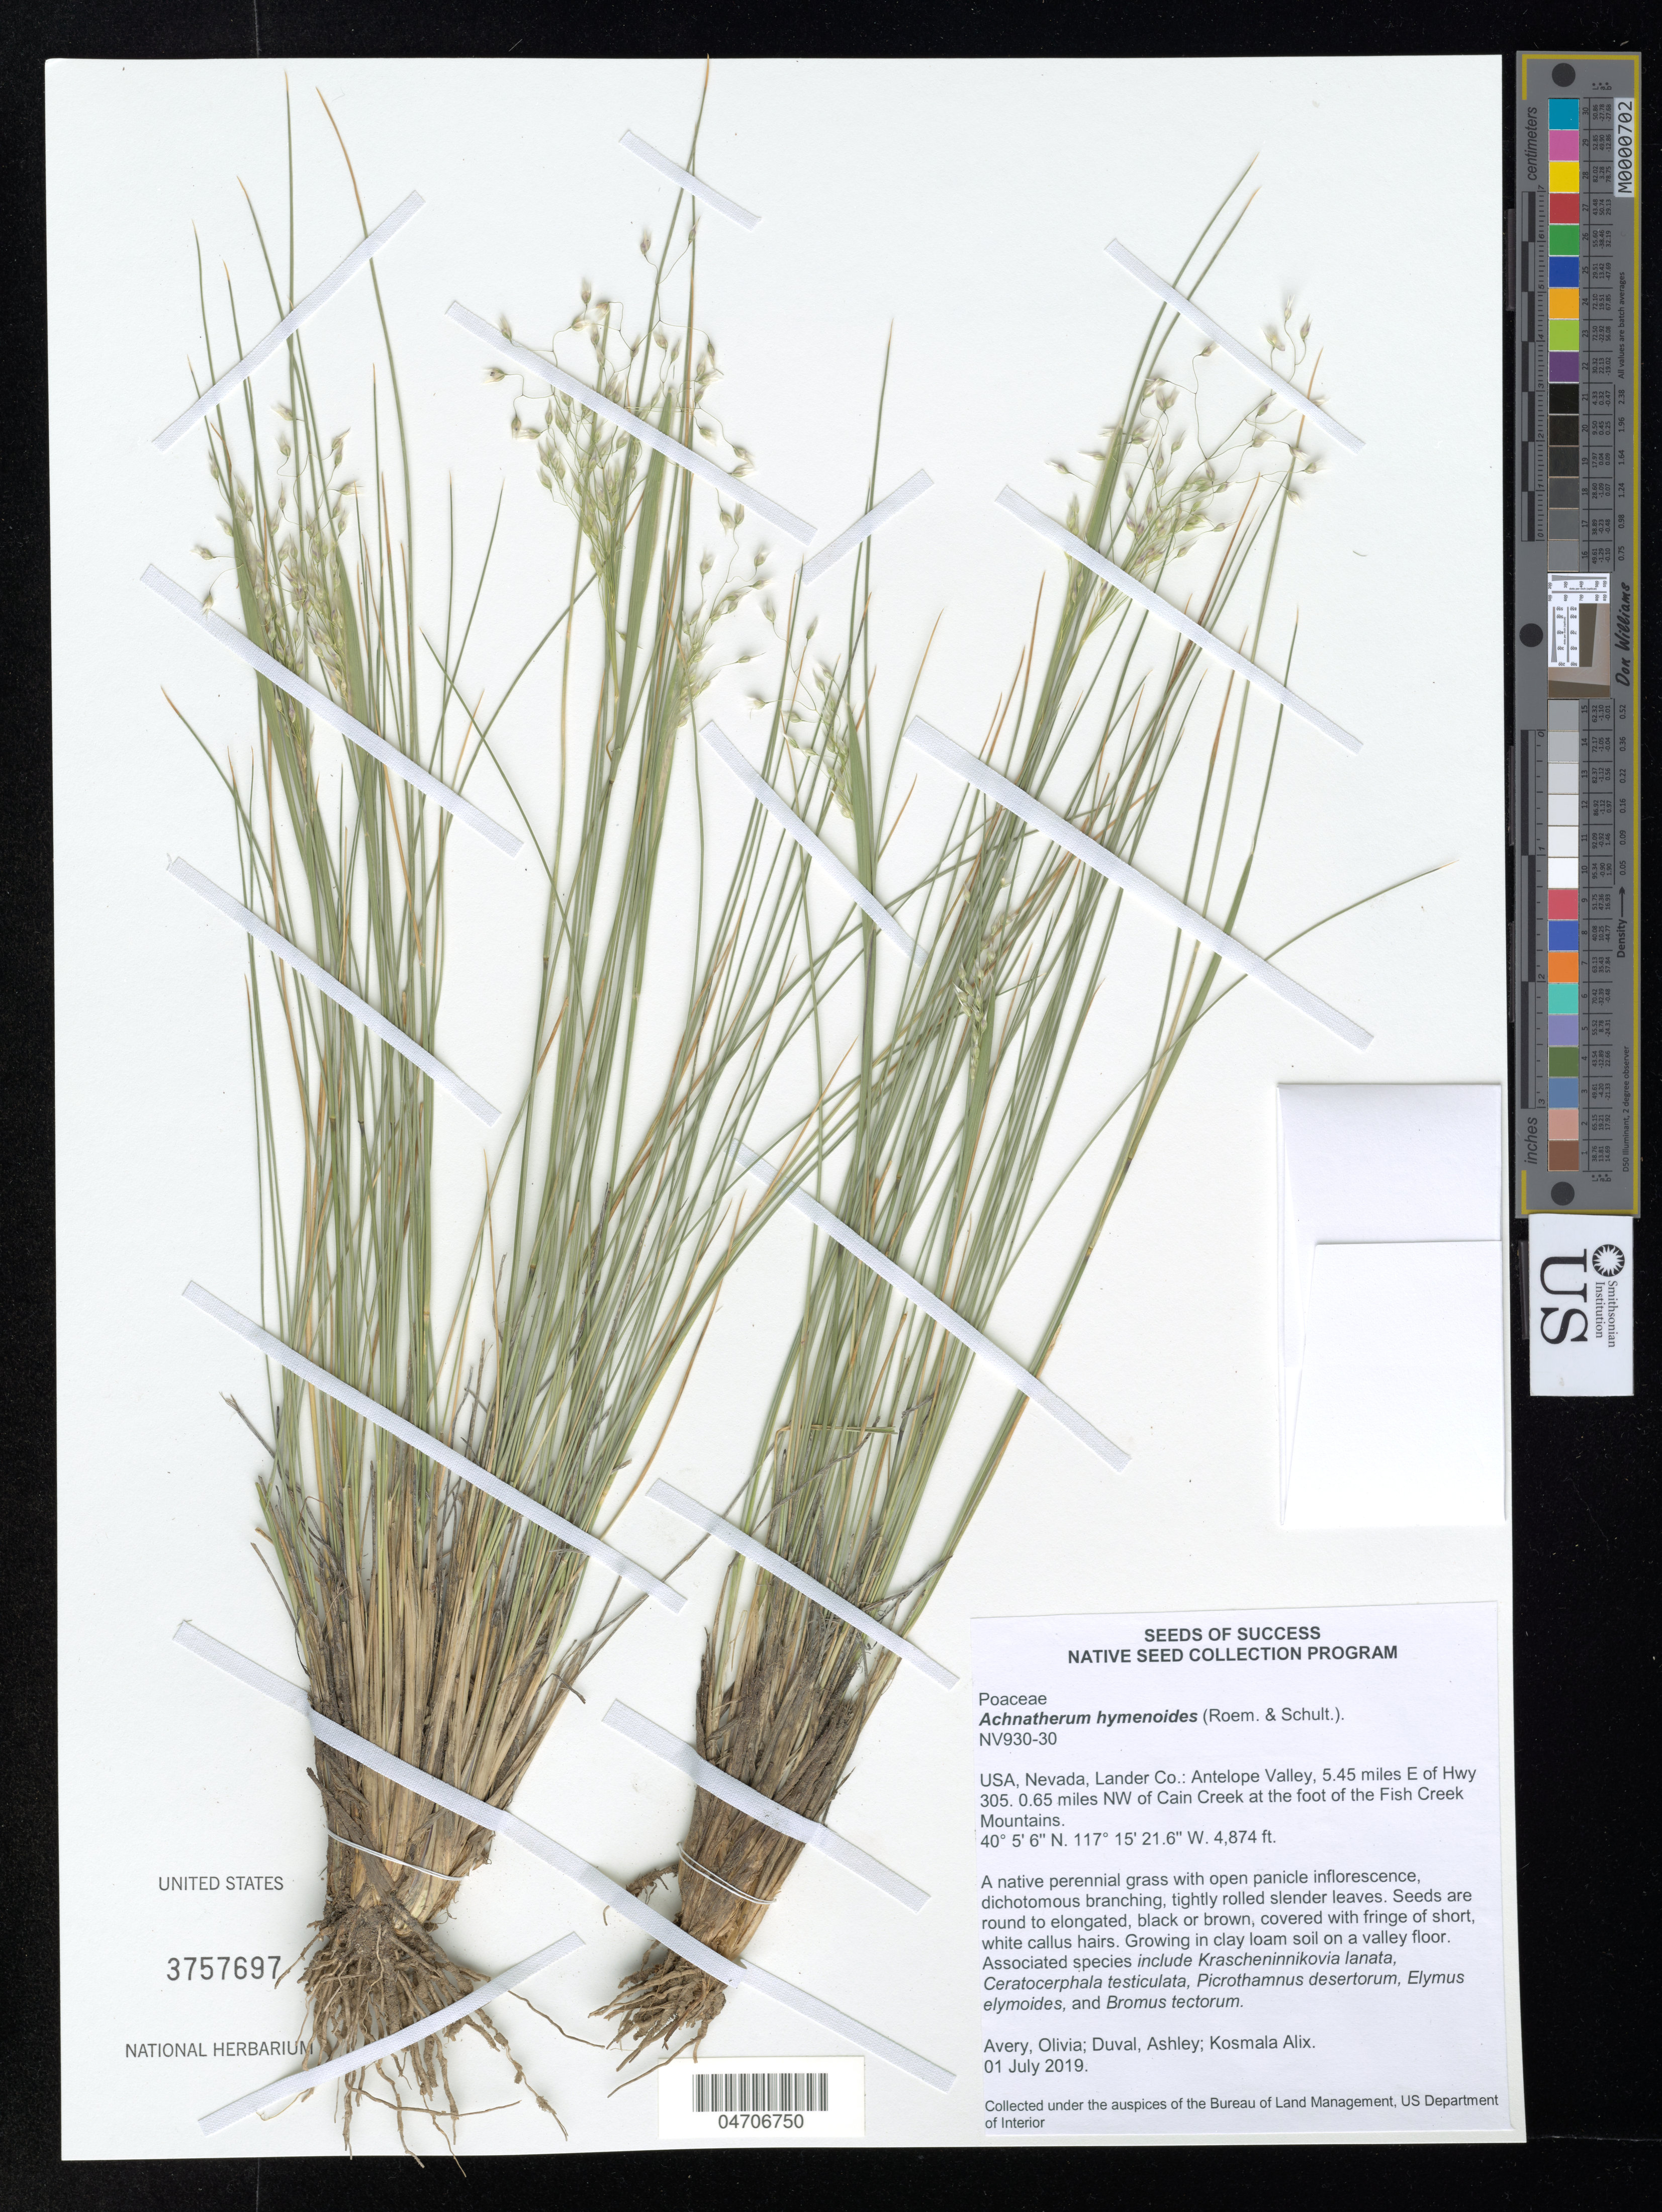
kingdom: Plantae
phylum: Tracheophyta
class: Liliopsida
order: Poales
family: Poaceae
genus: Achnatherum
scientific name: Achnatherum hymenoides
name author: (Roem. & Schult.) Barkworth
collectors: O. Avery, A. Duval & A. Kosmala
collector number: NV930-30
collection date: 2019-07-01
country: United States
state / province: Nevada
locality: Lander Co.: Antelope Valley, 5.45 miles E of Hwy 305. 0.65 miles NW of Cain Creek at the foot of the Fish Creek Mountains.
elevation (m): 1486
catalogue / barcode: US 3757697